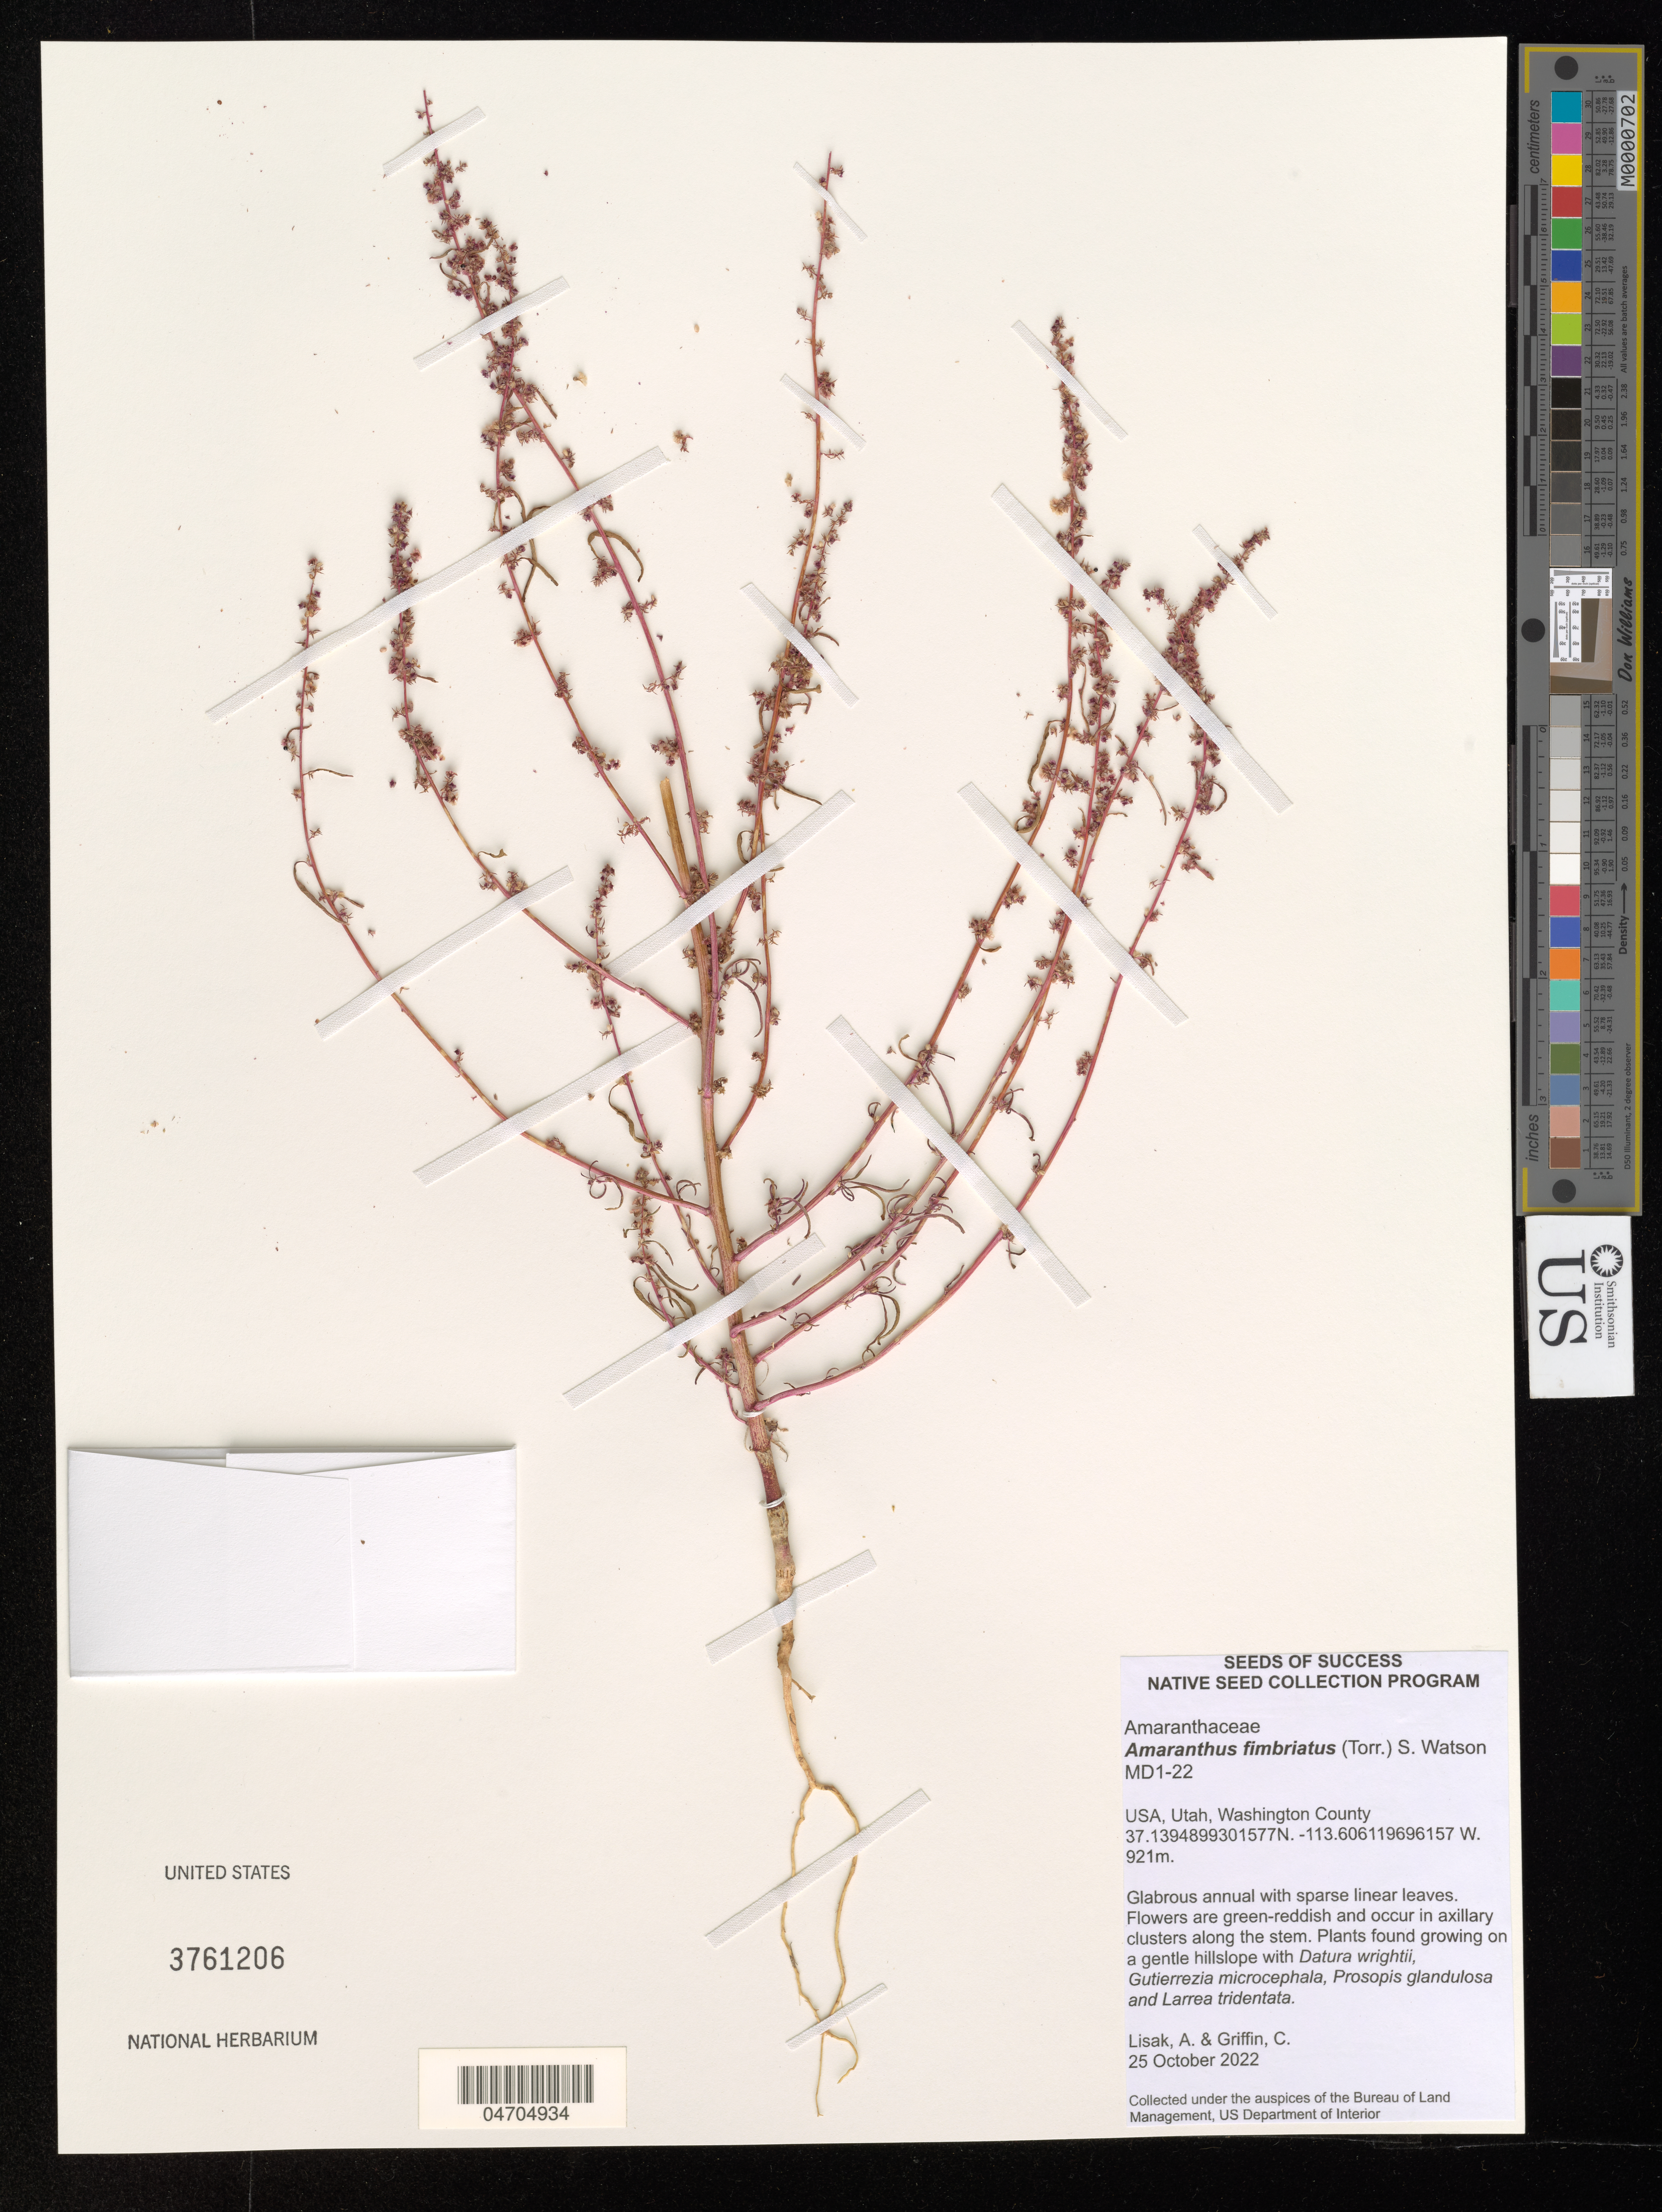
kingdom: Plantae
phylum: Tracheophyta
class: Magnoliopsida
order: Caryophyllales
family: Amaranthaceae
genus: Amaranthus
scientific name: Amaranthus fimbriatus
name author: (Torr.) Benth. ex S. Watson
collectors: A. Lisak & C. Griffin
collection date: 2022-10-25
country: United States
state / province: Utah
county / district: Washington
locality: Washington County.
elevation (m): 921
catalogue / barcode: US 3761206